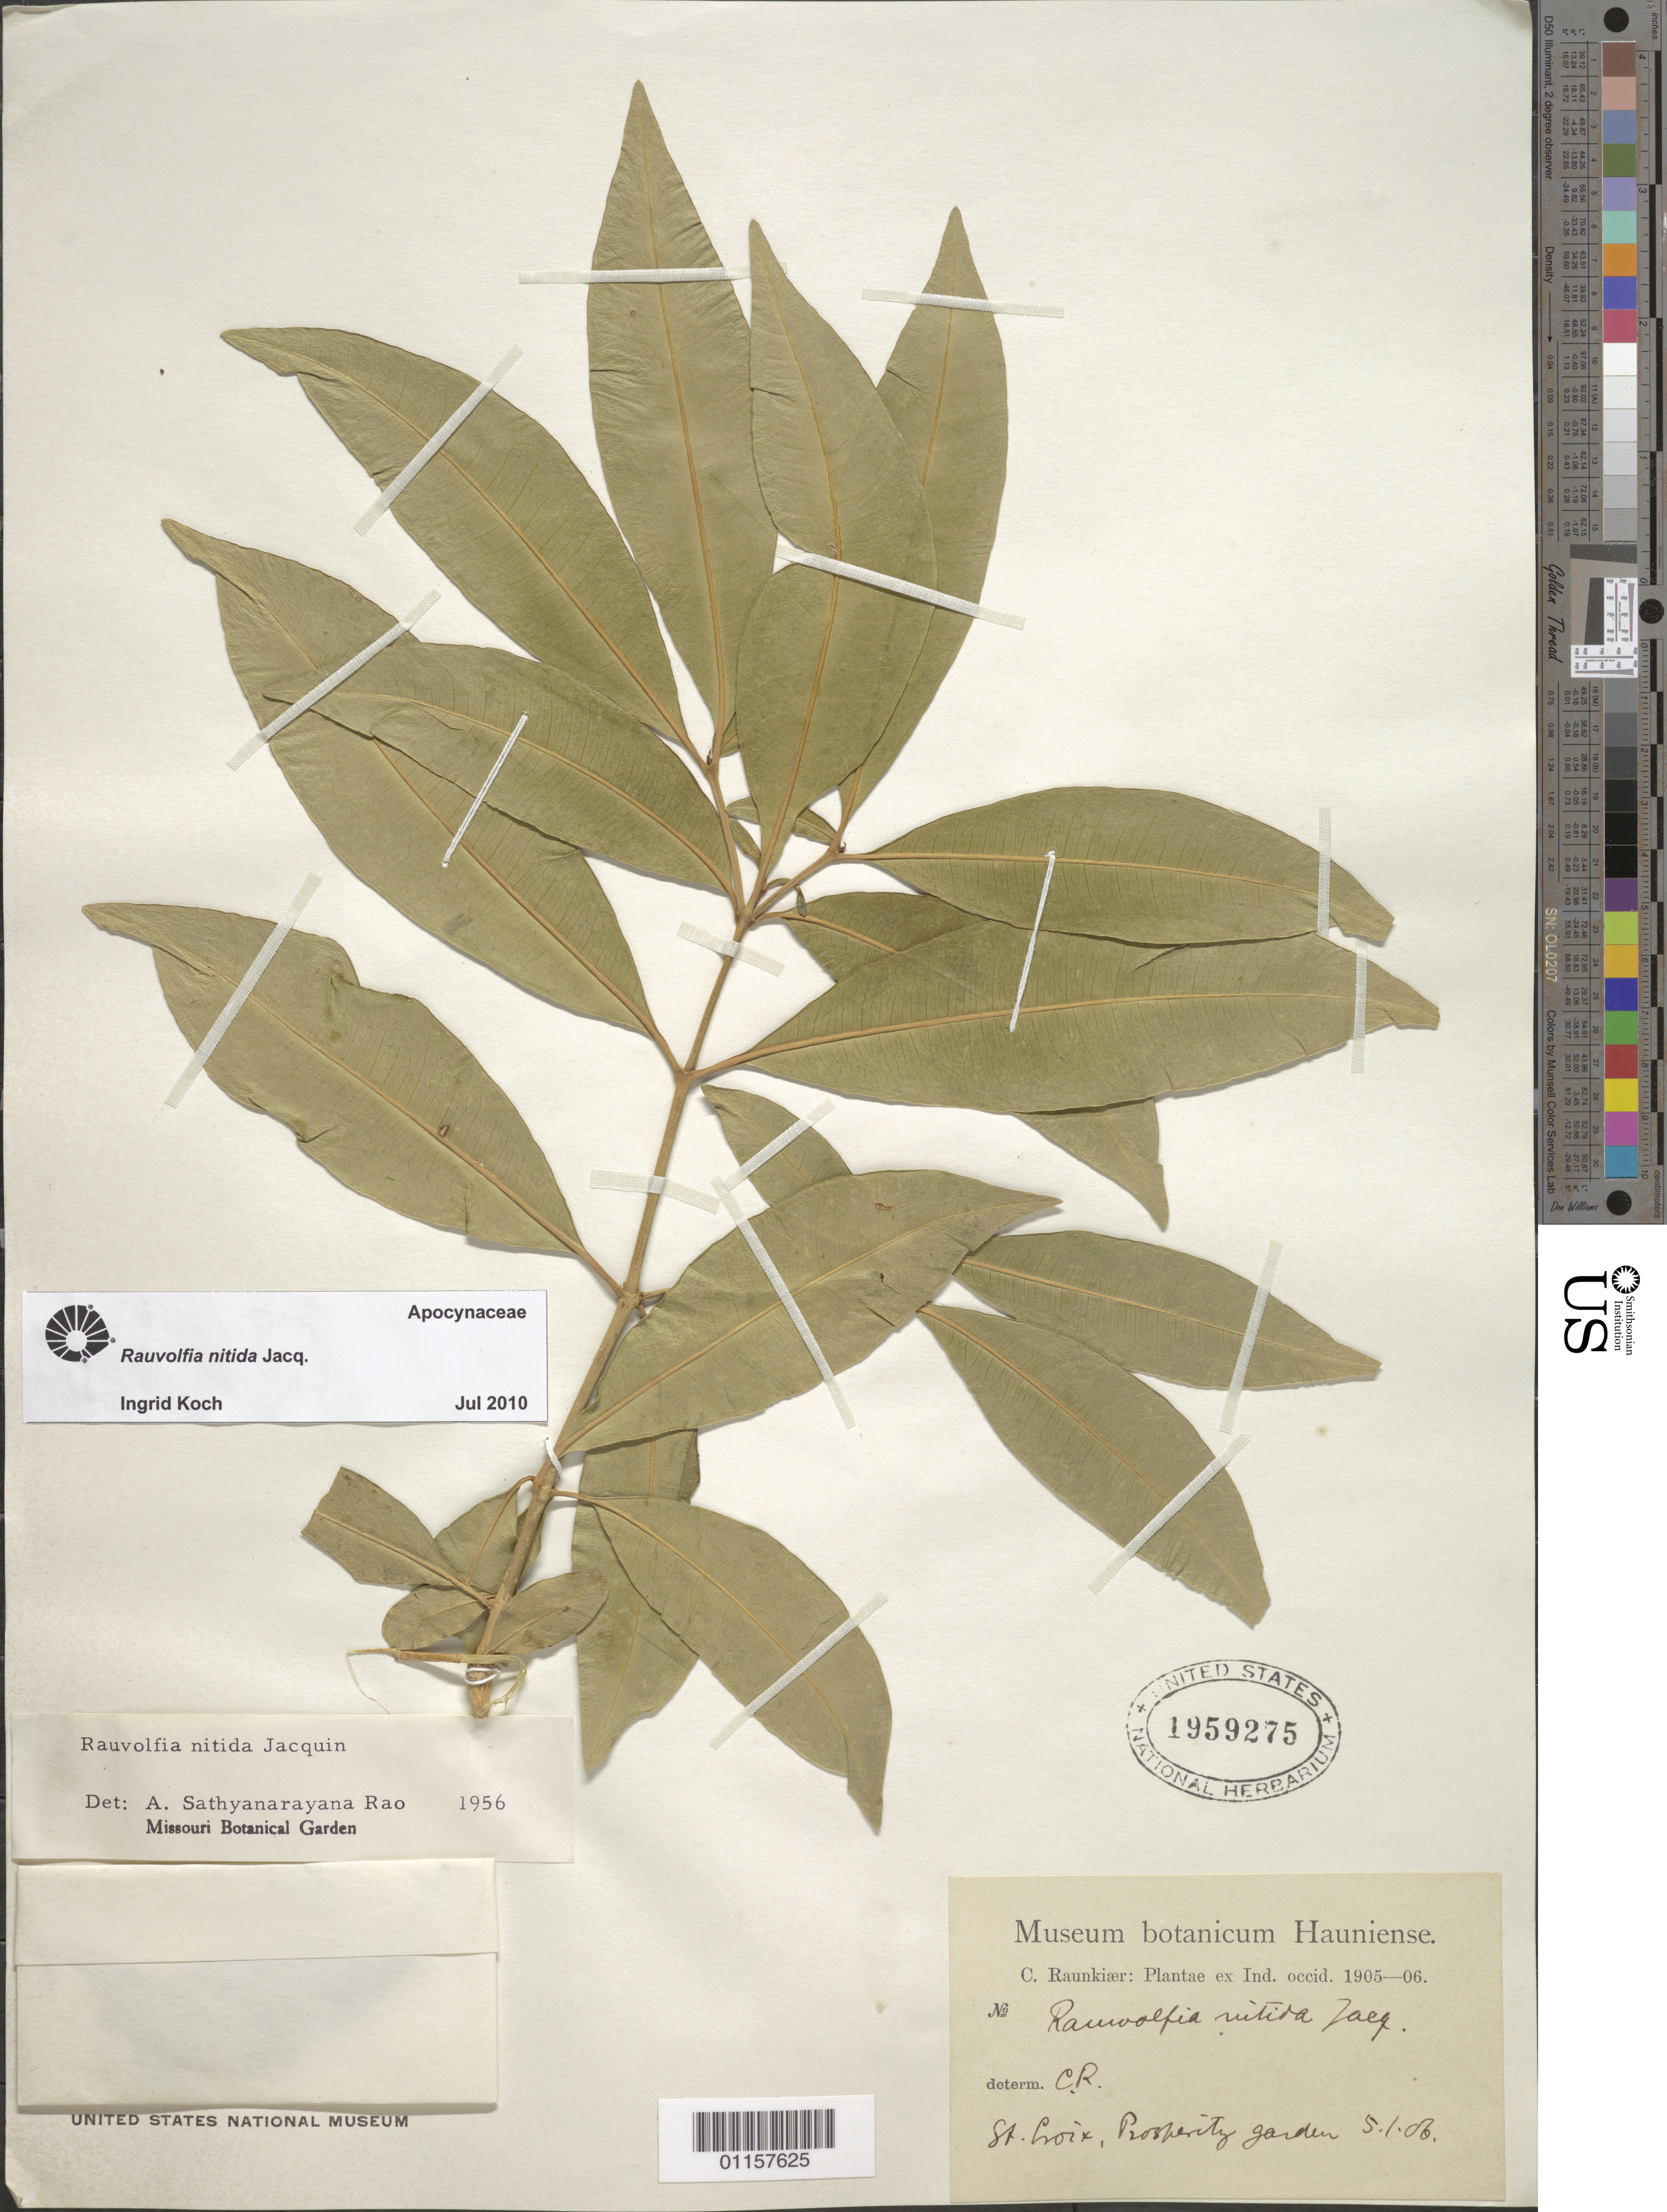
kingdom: Plantae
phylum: Tracheophyta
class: Magnoliopsida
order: Gentianales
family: Apocynaceae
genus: Rauvolfia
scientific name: Rauvolfia nitida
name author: Jacq.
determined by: Koch, I.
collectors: C. C. Raunkiaer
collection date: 1906-01-05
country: U.S. Virgin Islands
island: St. Croix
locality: Prosperity Garden.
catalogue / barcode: US 1959275